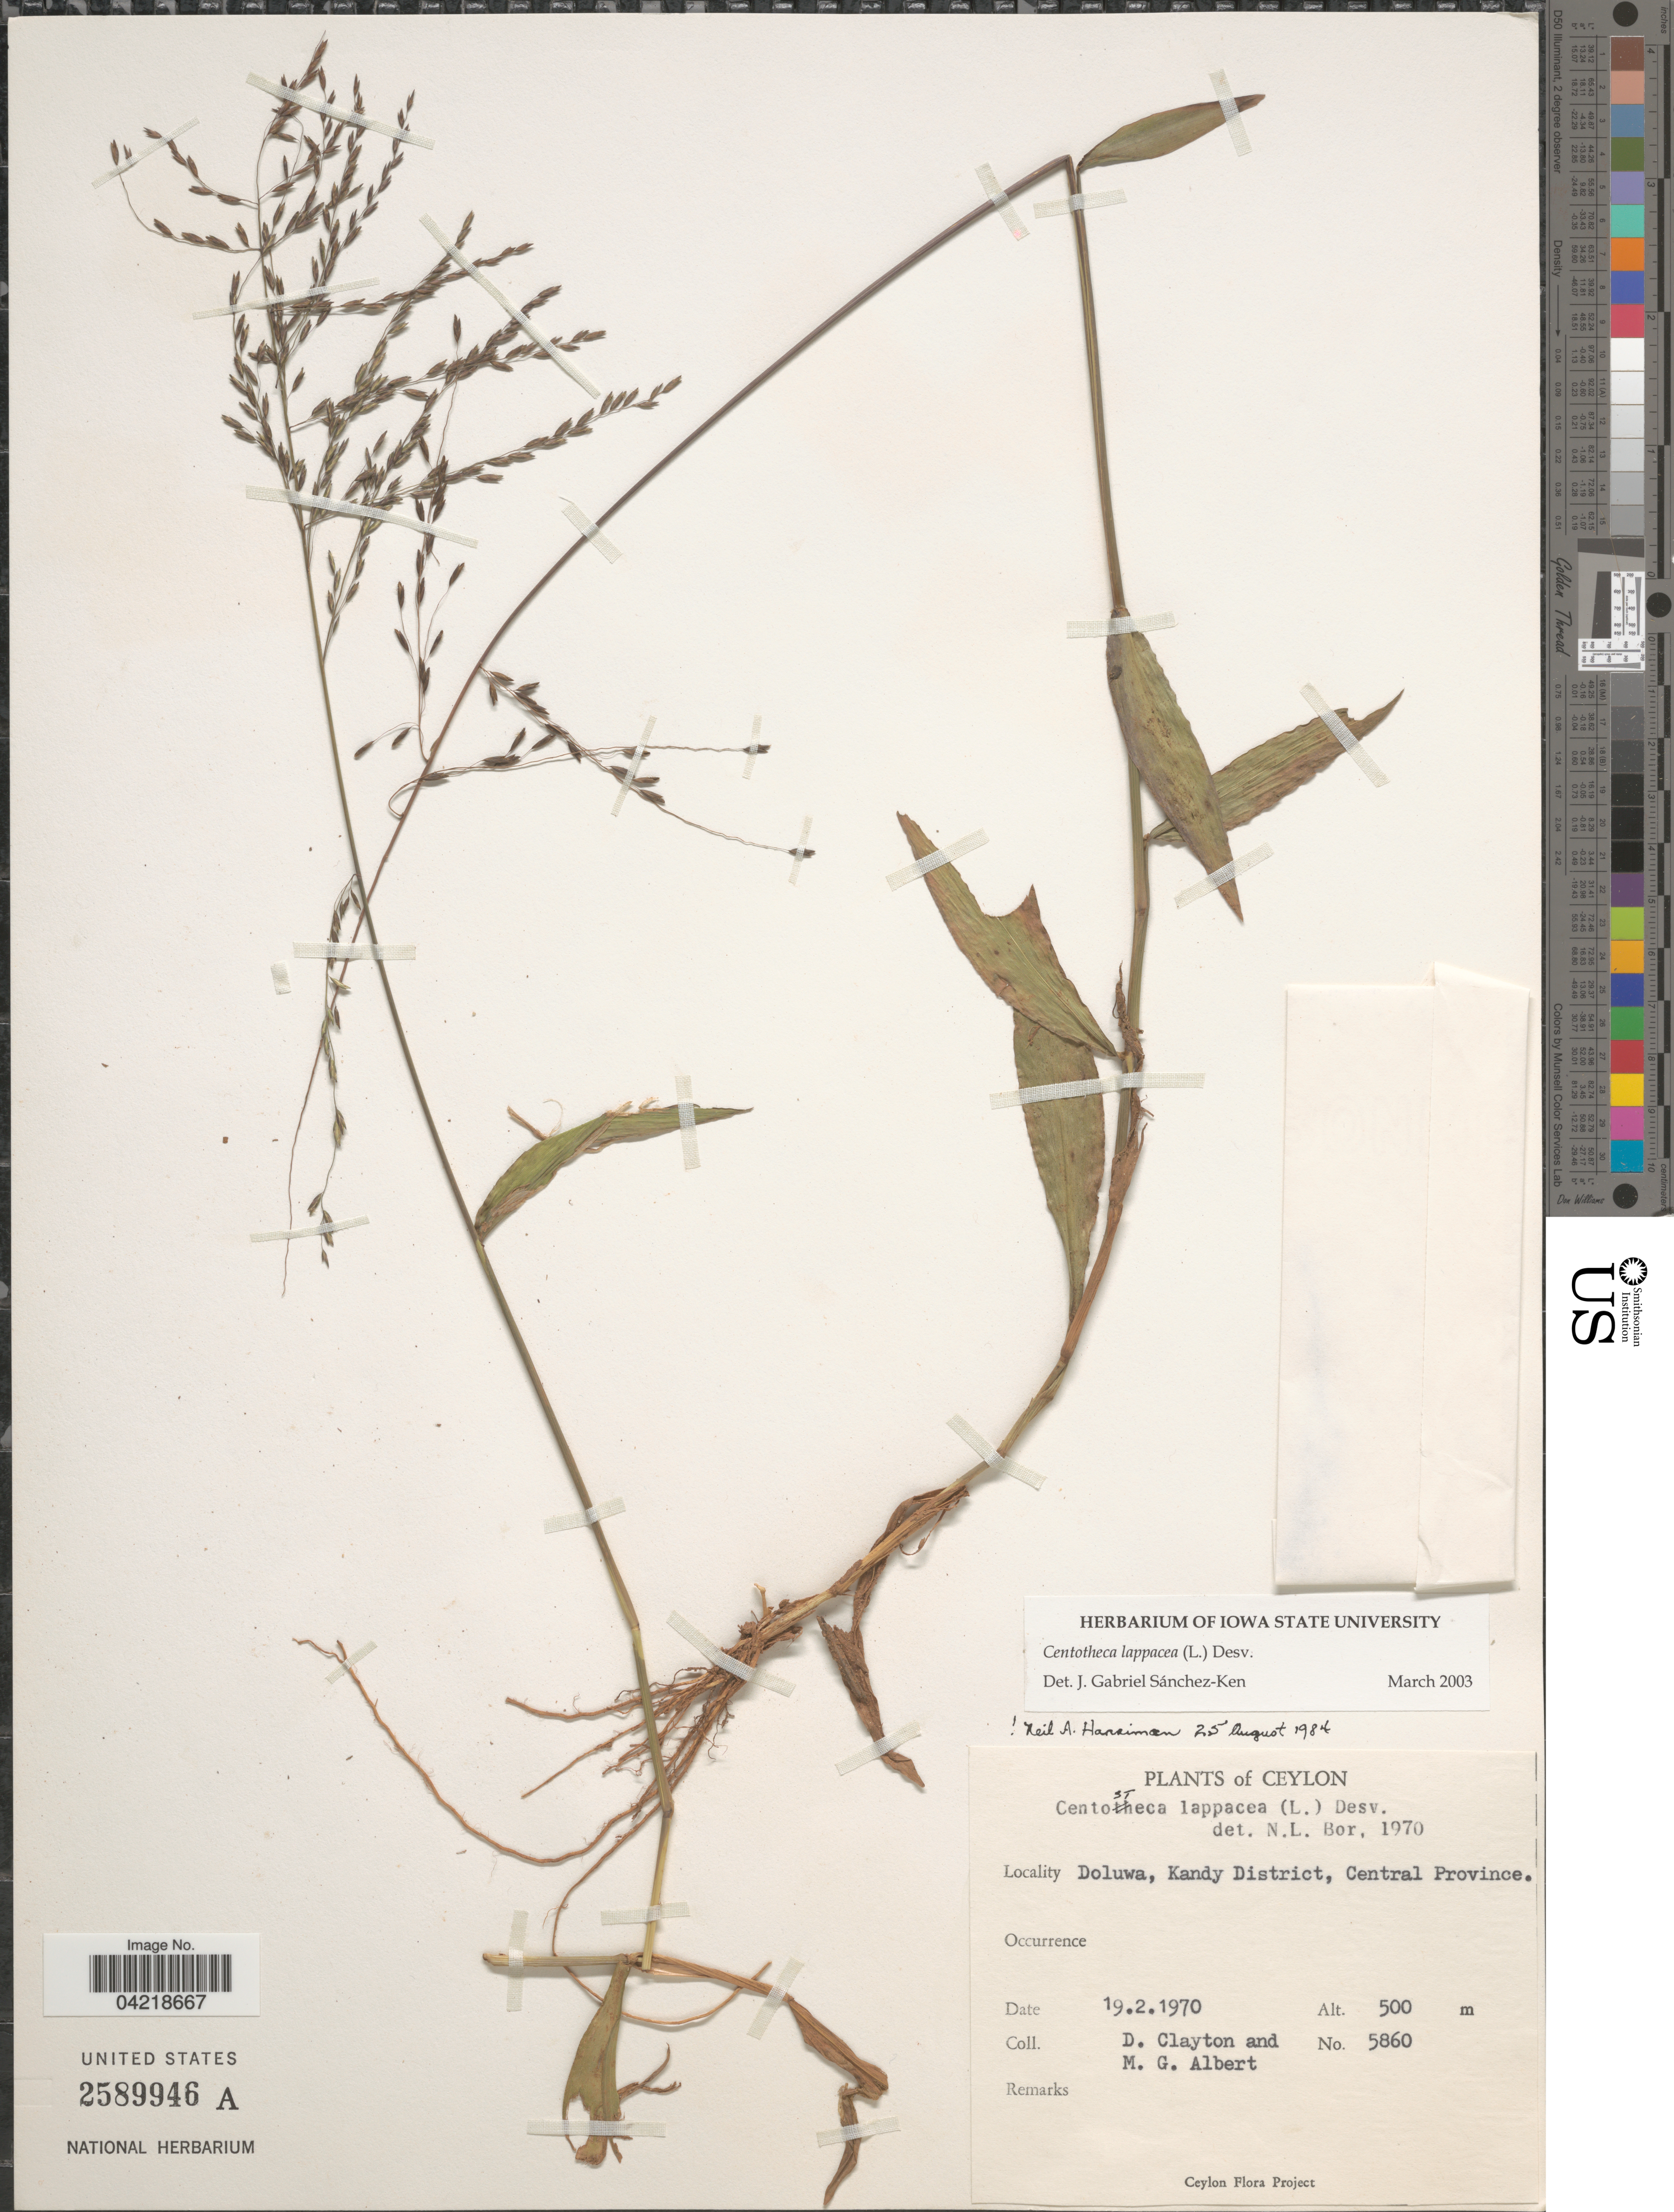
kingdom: Plantae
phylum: Tracheophyta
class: Liliopsida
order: Poales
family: Poaceae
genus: Centotheca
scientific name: Centotheca lappacea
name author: (L.) Desv.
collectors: D. Clayton & M. G. Albert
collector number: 5860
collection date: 1970-02-19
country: Sri Lanka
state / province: Central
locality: Ceylon. Doluwa, Kandy District.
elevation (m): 500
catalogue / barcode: US 2589946A